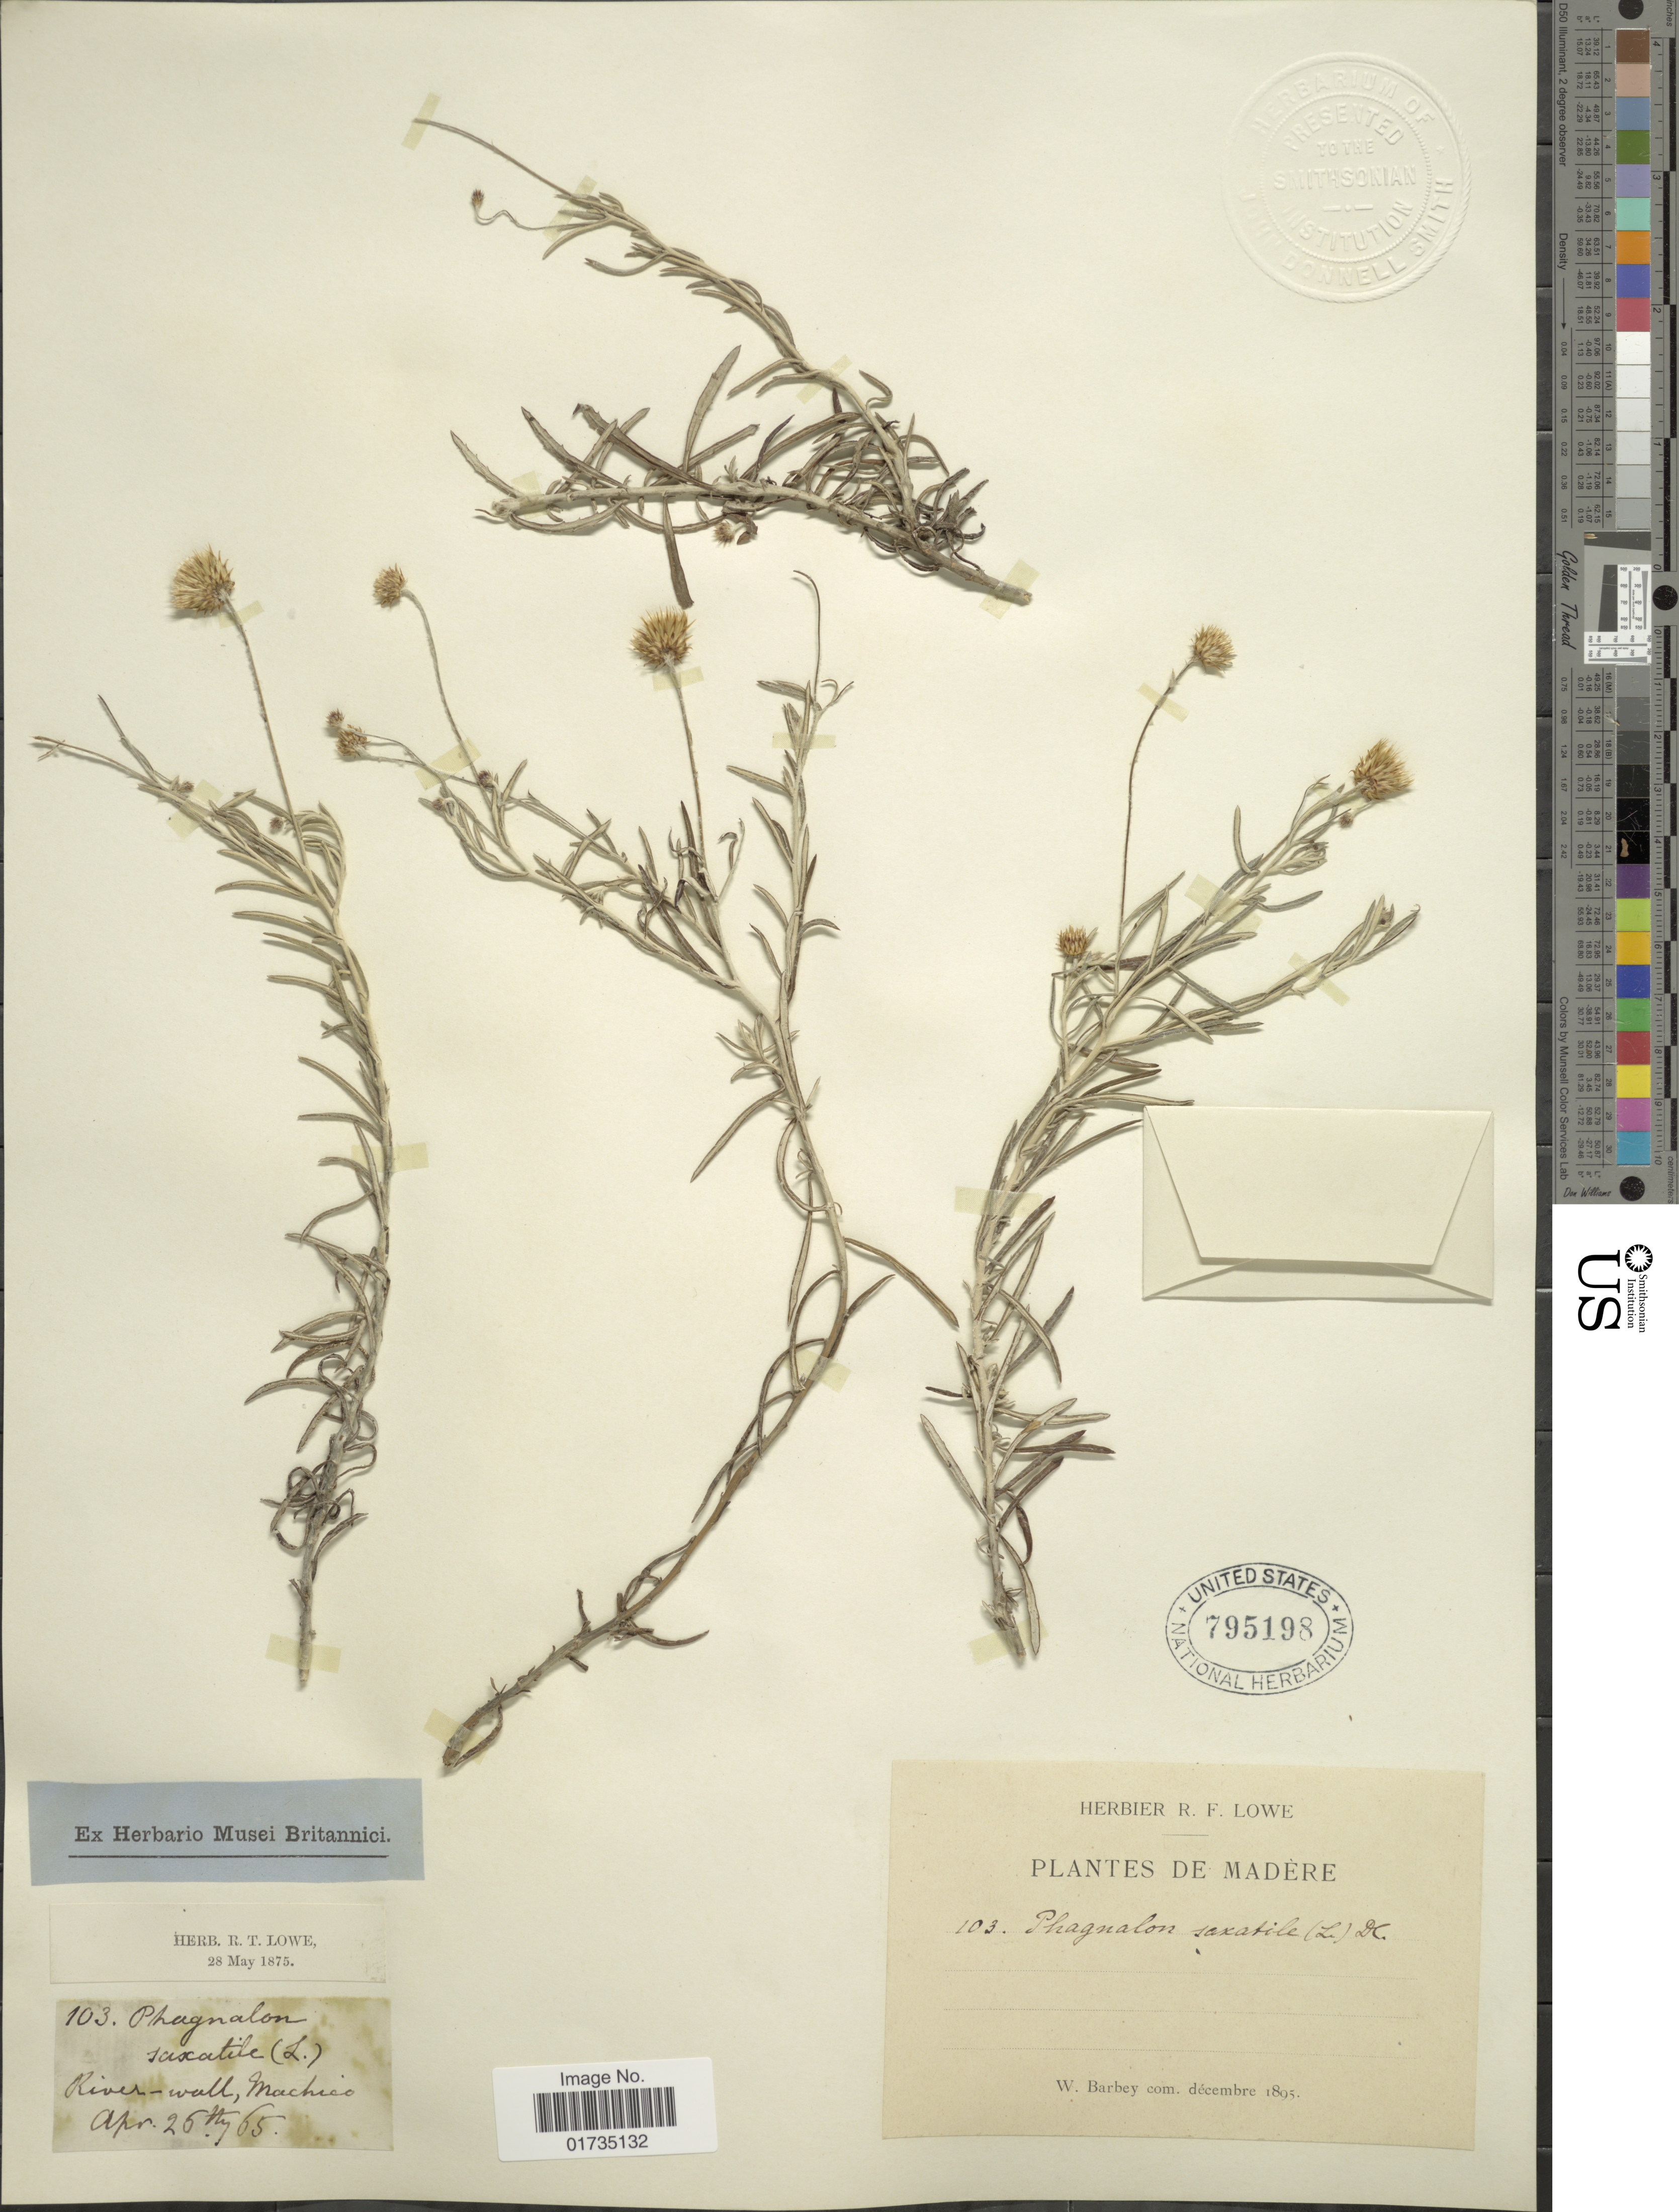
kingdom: Plantae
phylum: Tracheophyta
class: Magnoliopsida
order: Asterales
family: Asteraceae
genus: Phagnalon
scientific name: Phagnalon saxatile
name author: Cass.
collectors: W. Barbey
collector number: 103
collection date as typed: Transcribed d/m/y: 25/4/65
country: Portugal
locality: River -wall, Machico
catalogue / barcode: US 795198